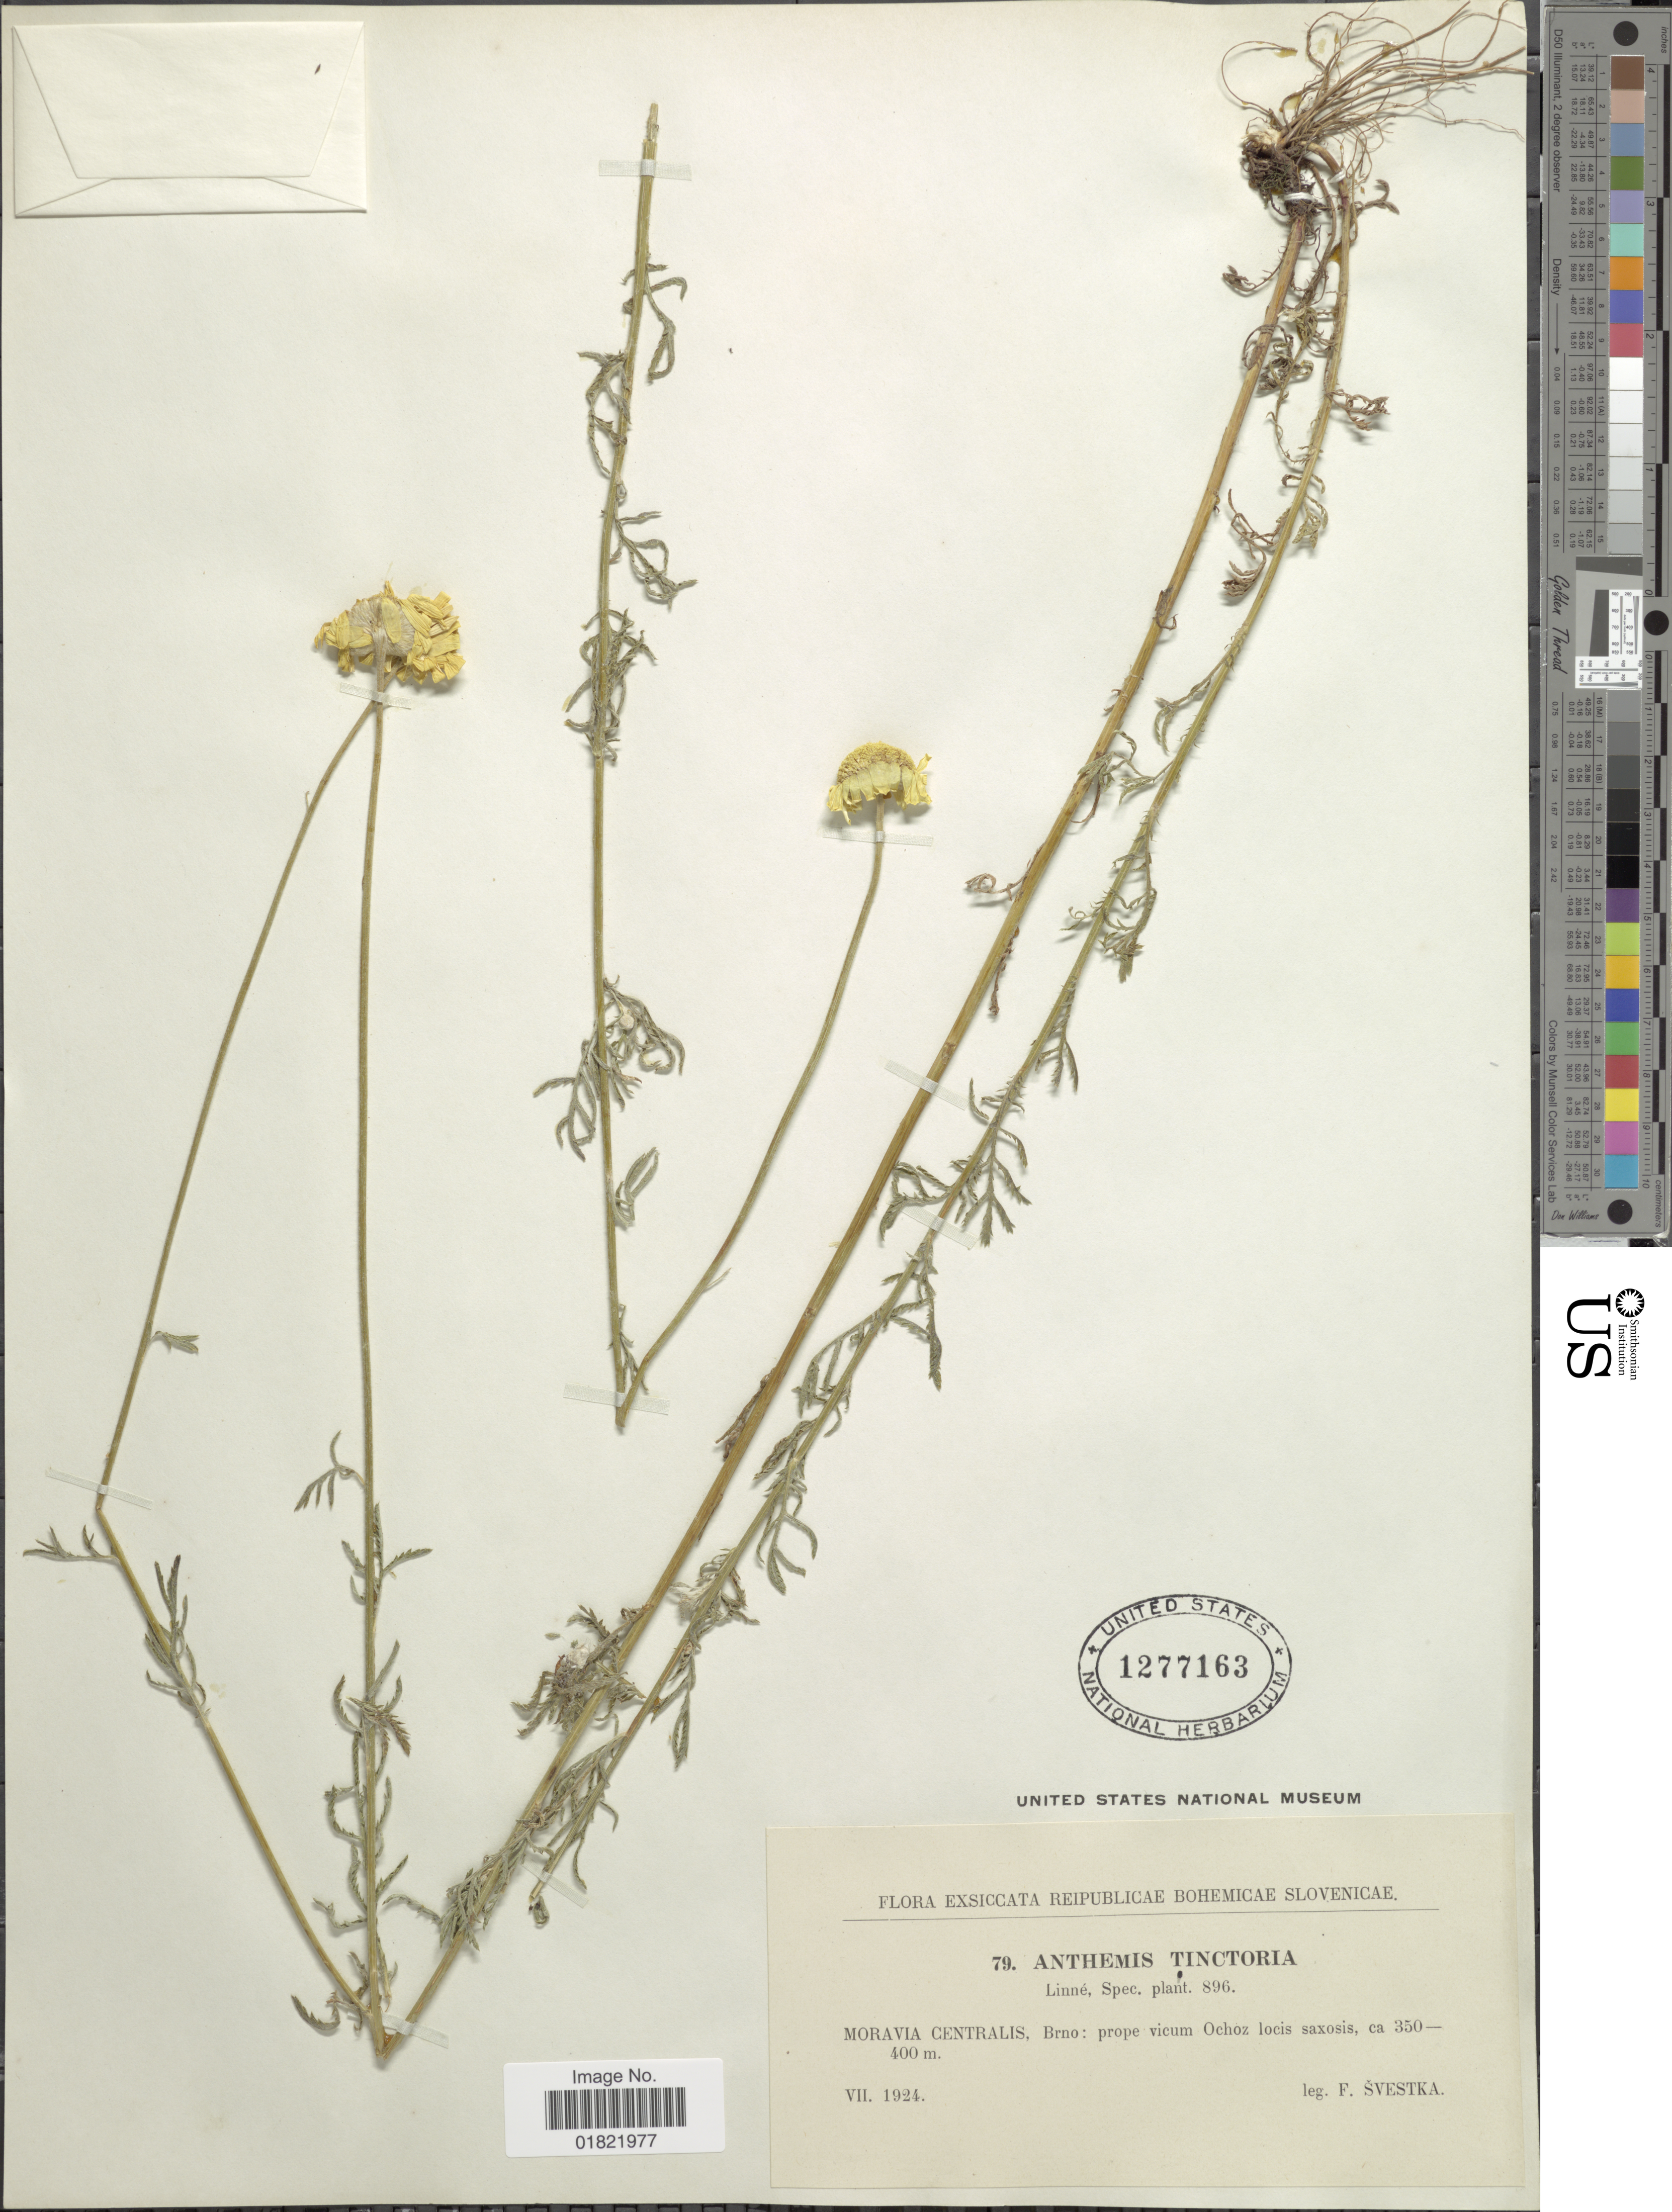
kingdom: Plantae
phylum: Tracheophyta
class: Magnoliopsida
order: Asterales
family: Asteraceae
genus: Anthemis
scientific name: Anthemis tinctoria var. pallida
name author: DC.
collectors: F. Svestka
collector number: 79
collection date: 1924-07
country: Slovenia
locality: Moravia Centralis, Brno: prope vicum Ochoz locis saxosis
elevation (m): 350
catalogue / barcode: US 1277163